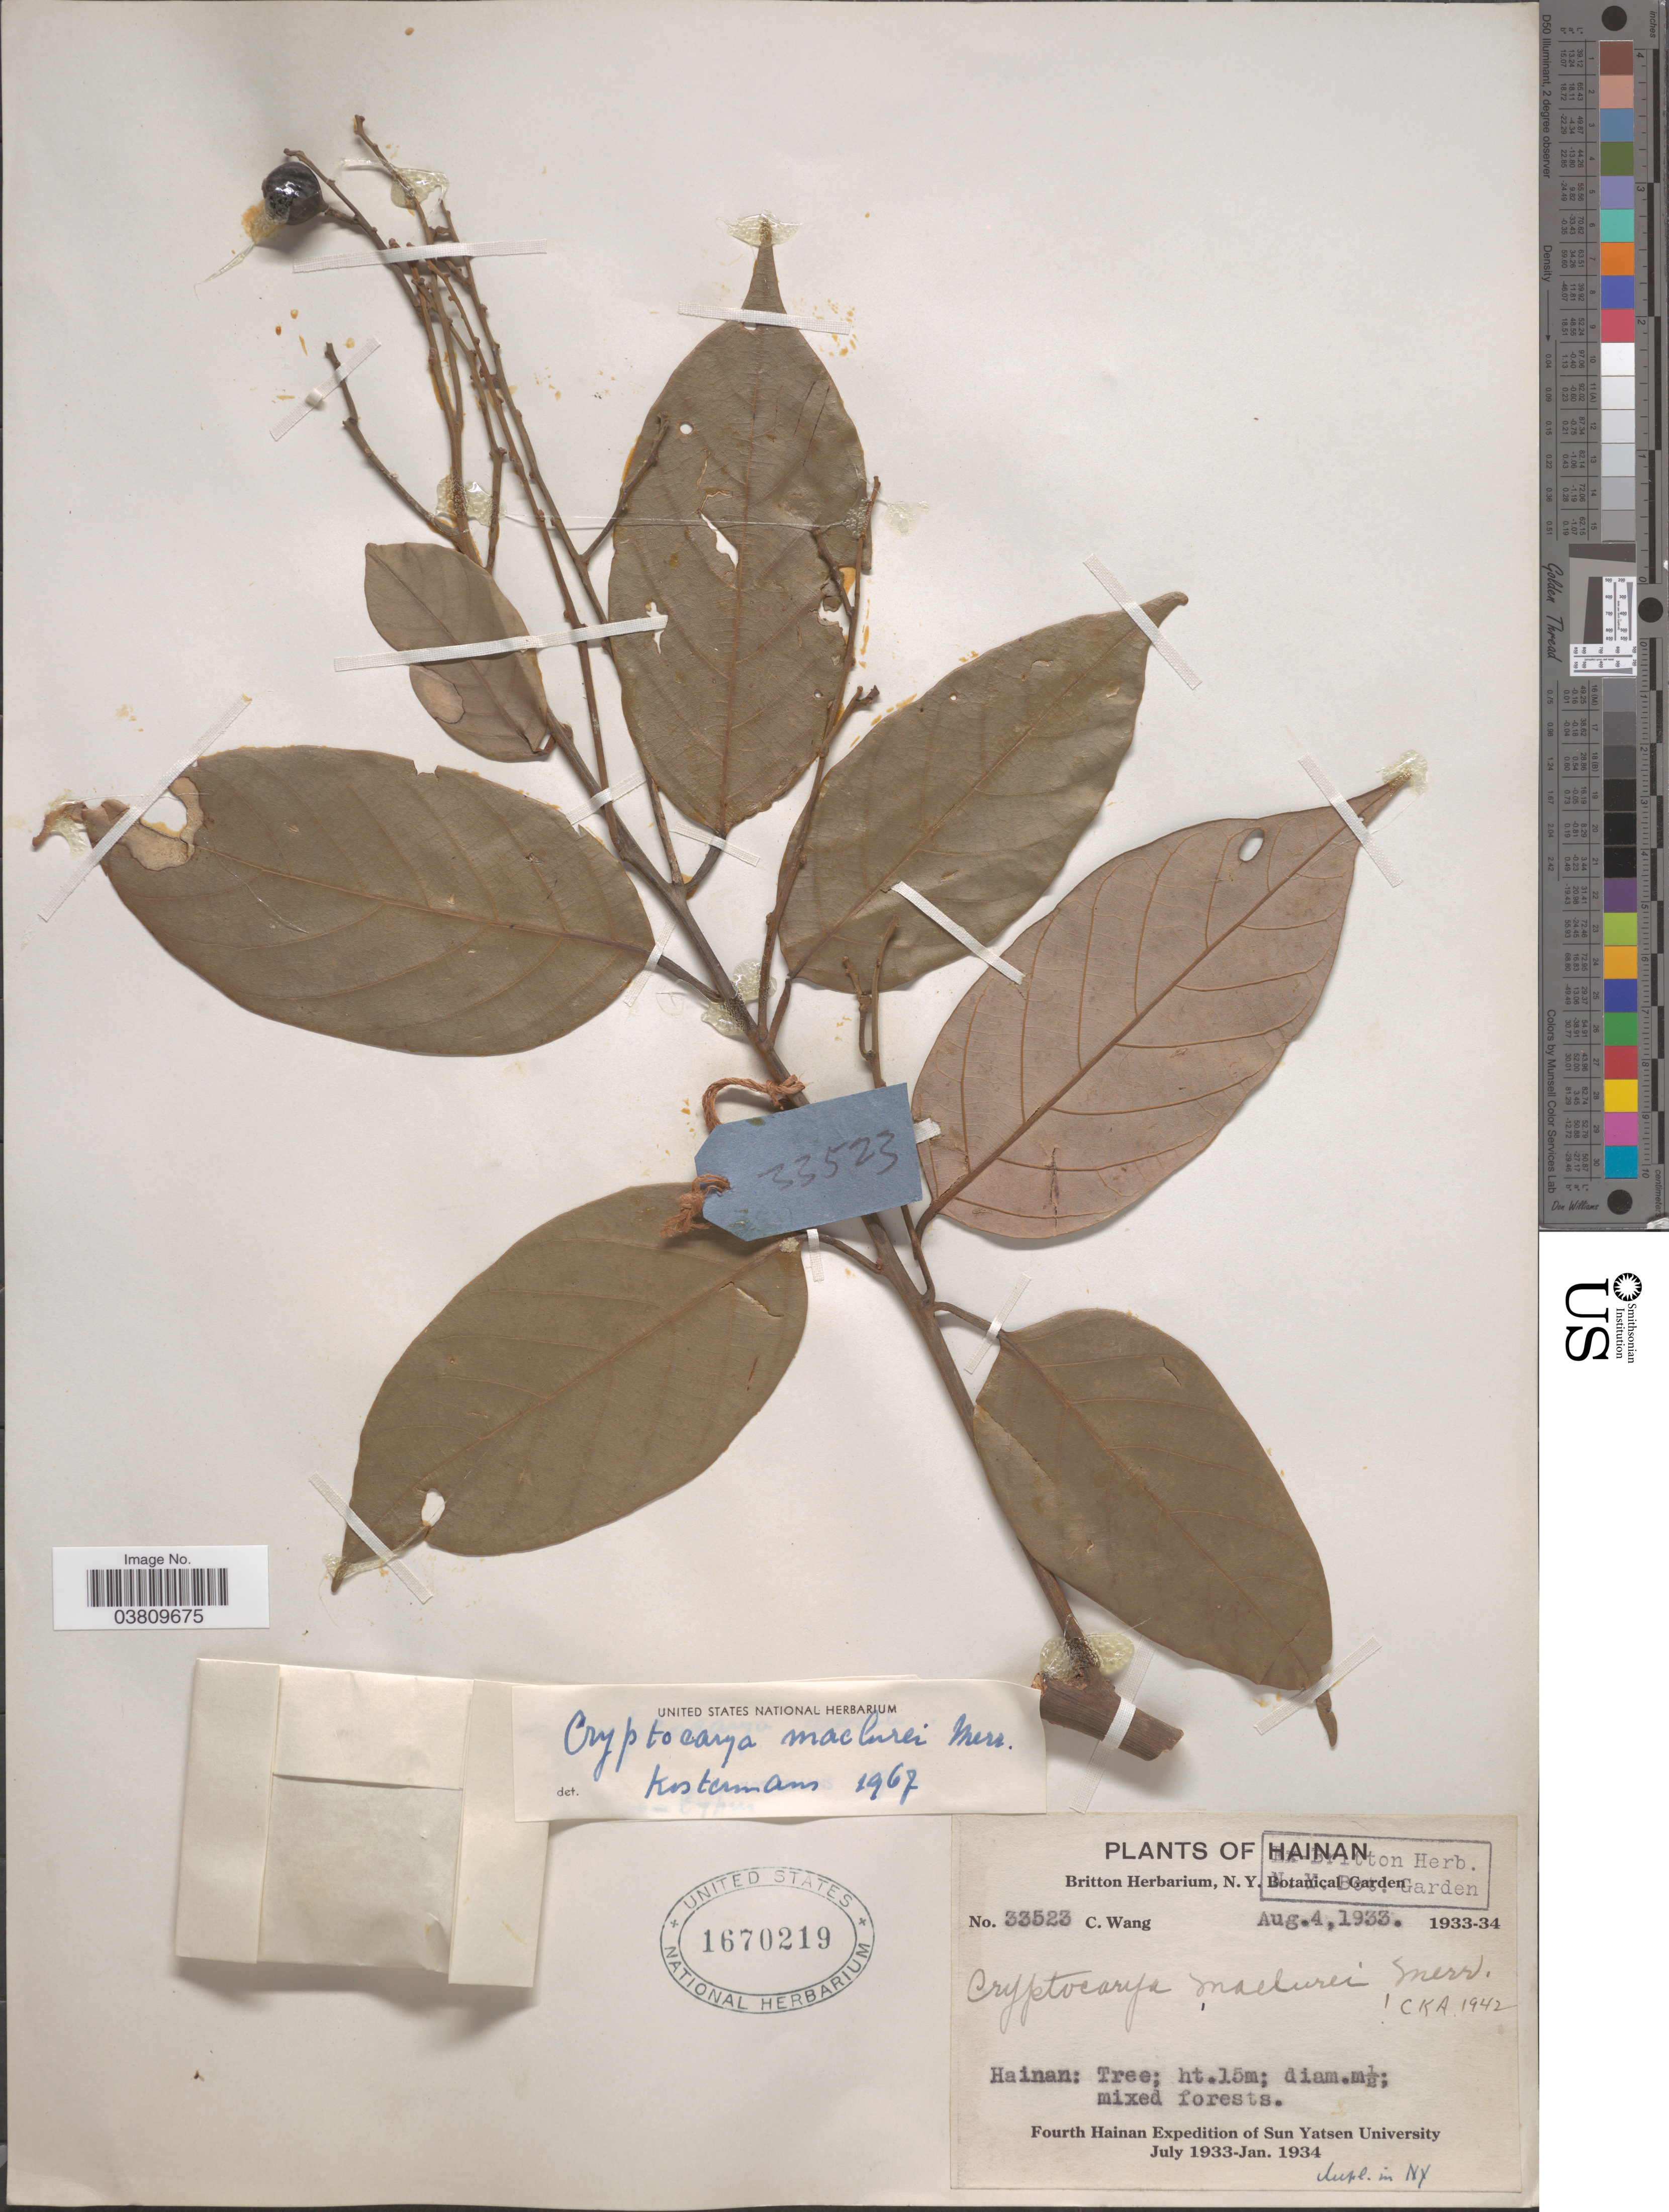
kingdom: Plantae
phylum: Tracheophyta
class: Magnoliopsida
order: Laurales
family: Lauraceae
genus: Cryptocarya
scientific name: Cryptocarya maclurei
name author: Merr.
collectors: C. Wang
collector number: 33523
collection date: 1933-08-04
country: China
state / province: Hainan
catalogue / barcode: US 1670219